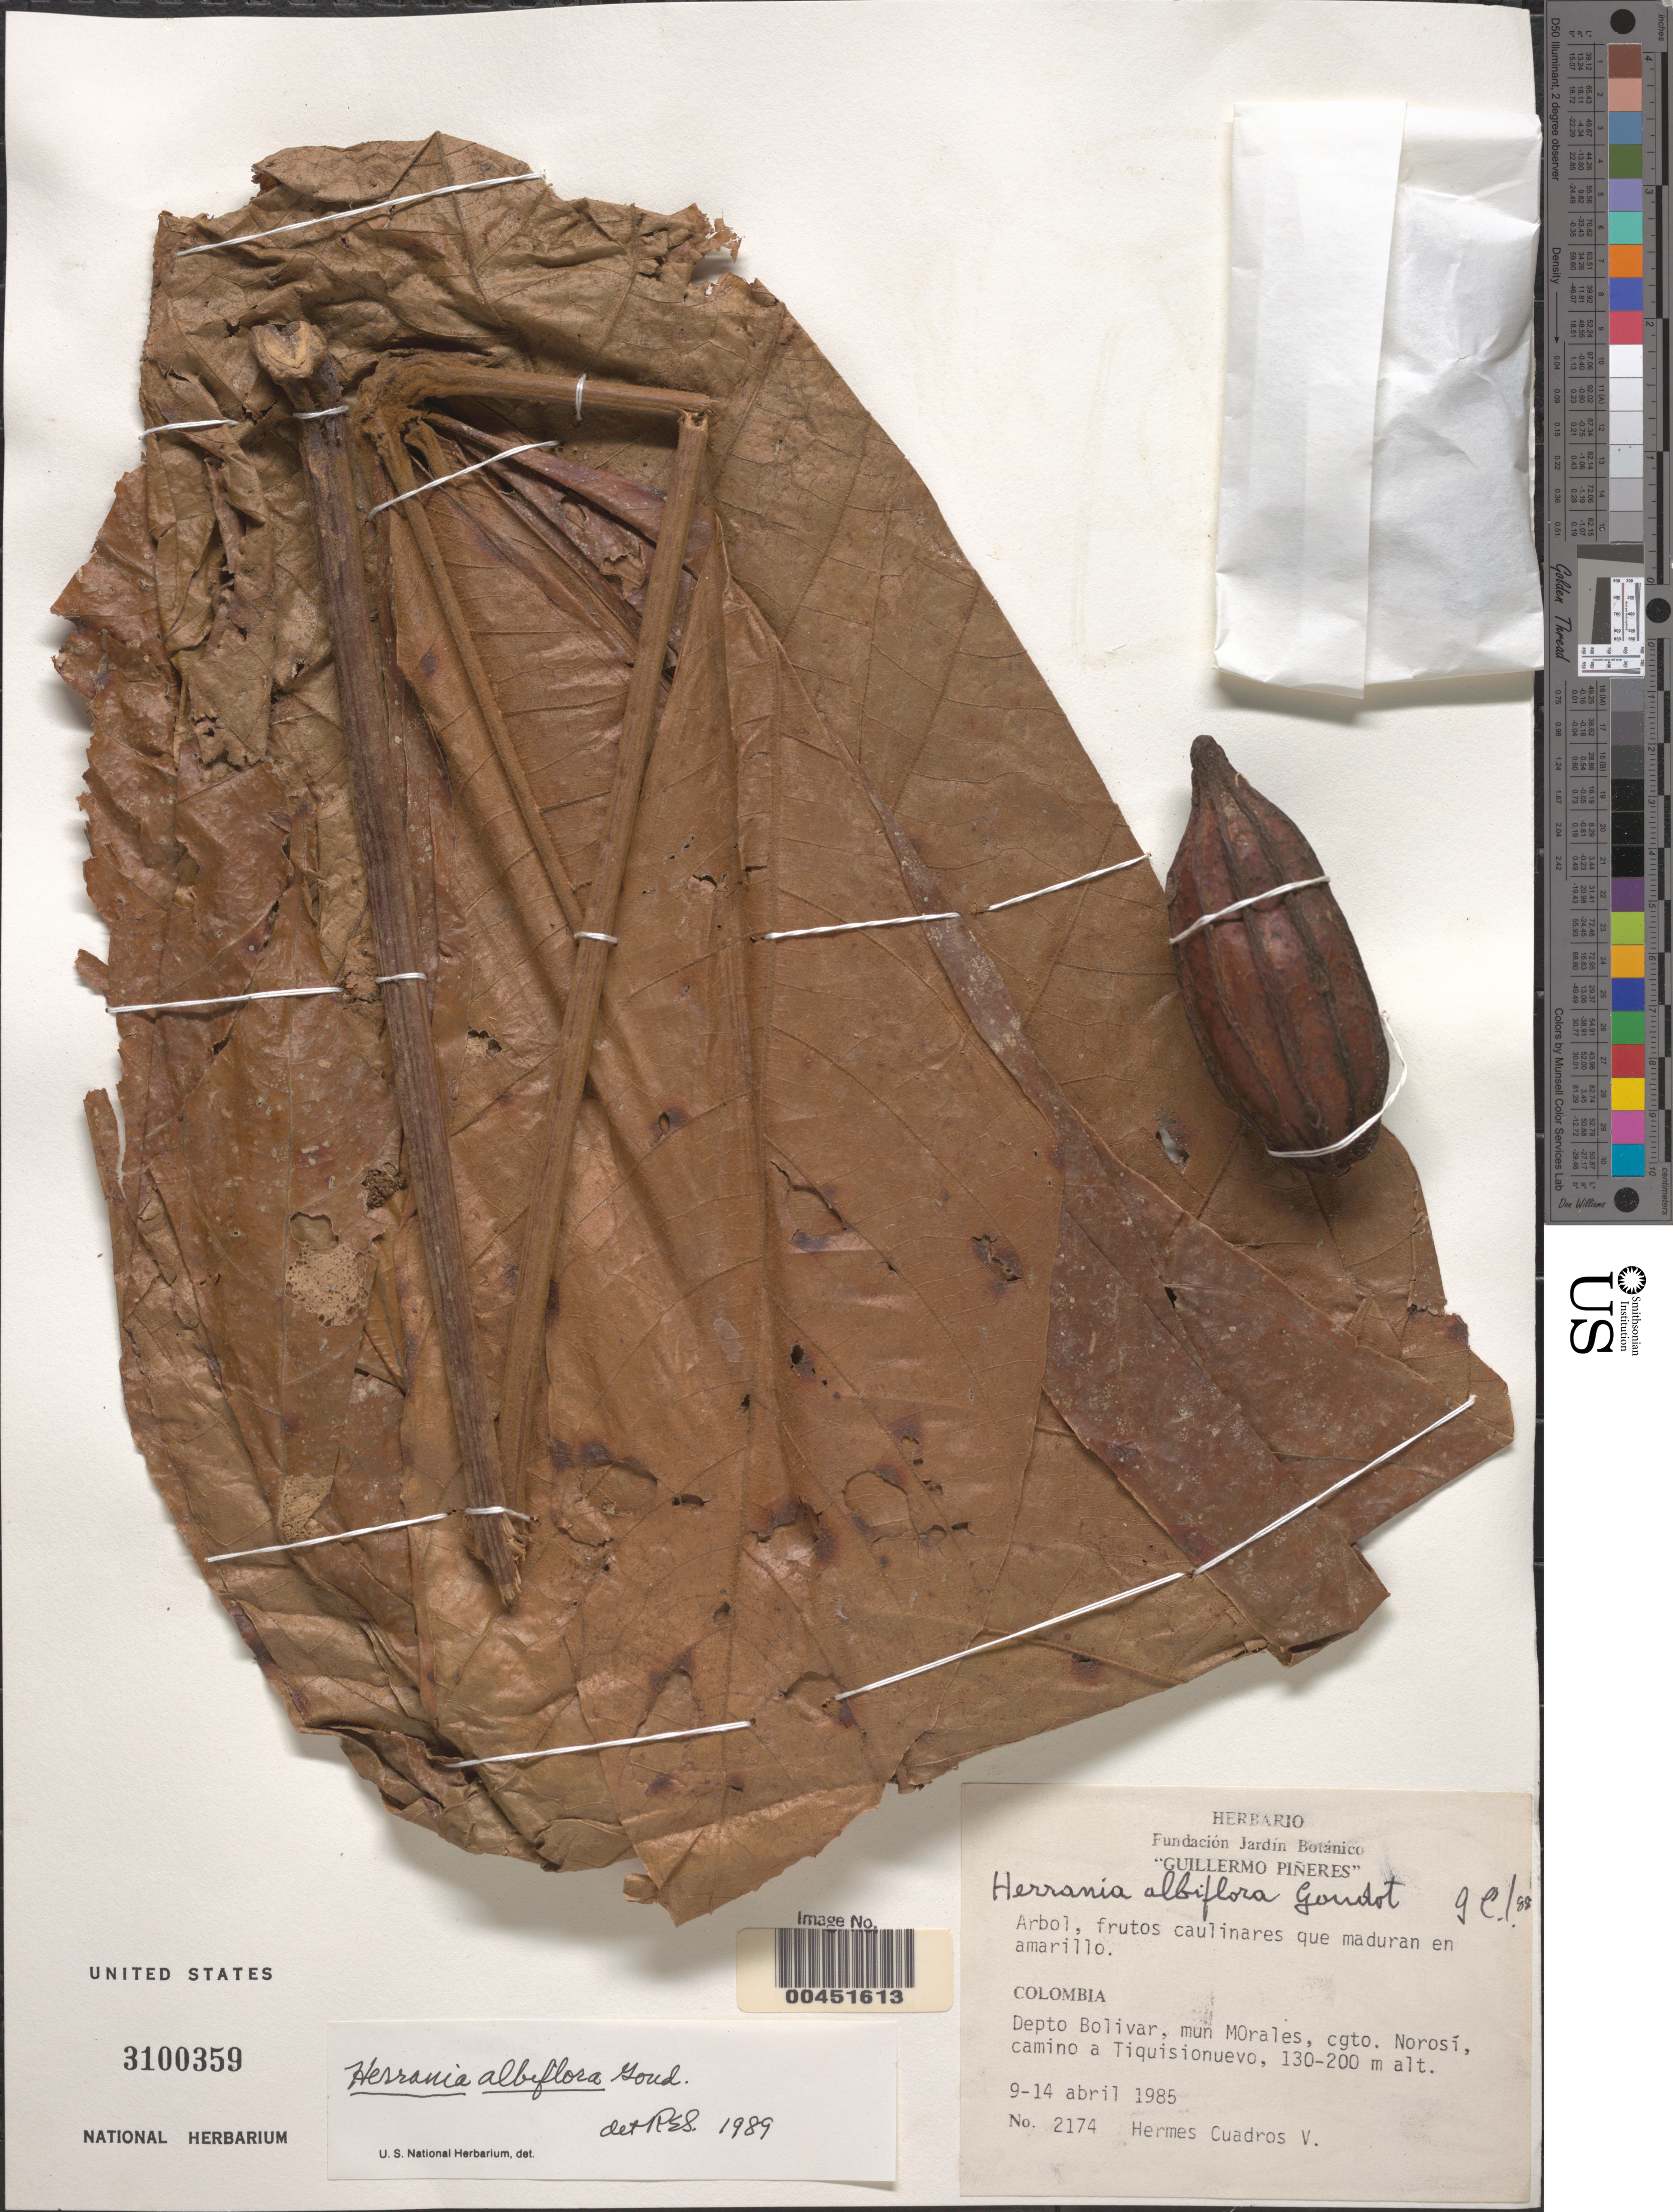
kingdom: Plantae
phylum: Tracheophyta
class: Magnoliopsida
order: Malvales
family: Malvaceae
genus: Theobroma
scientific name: Theobroma albiflorum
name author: (Goudot) De Wild.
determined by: Dorr, L. J., (BOT), Smithsonian Institution - National Museum of Natural History (UNITED STATES)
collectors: H. Cuadros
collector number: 2174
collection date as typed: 09 Apr 1985 to 14 Apr 1985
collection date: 1985-04-09/1985-04-14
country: Colombia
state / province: Bolívar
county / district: Morales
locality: Ctgo. Norosí, Camino a TisquisioNuevo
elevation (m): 130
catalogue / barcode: US 3100359